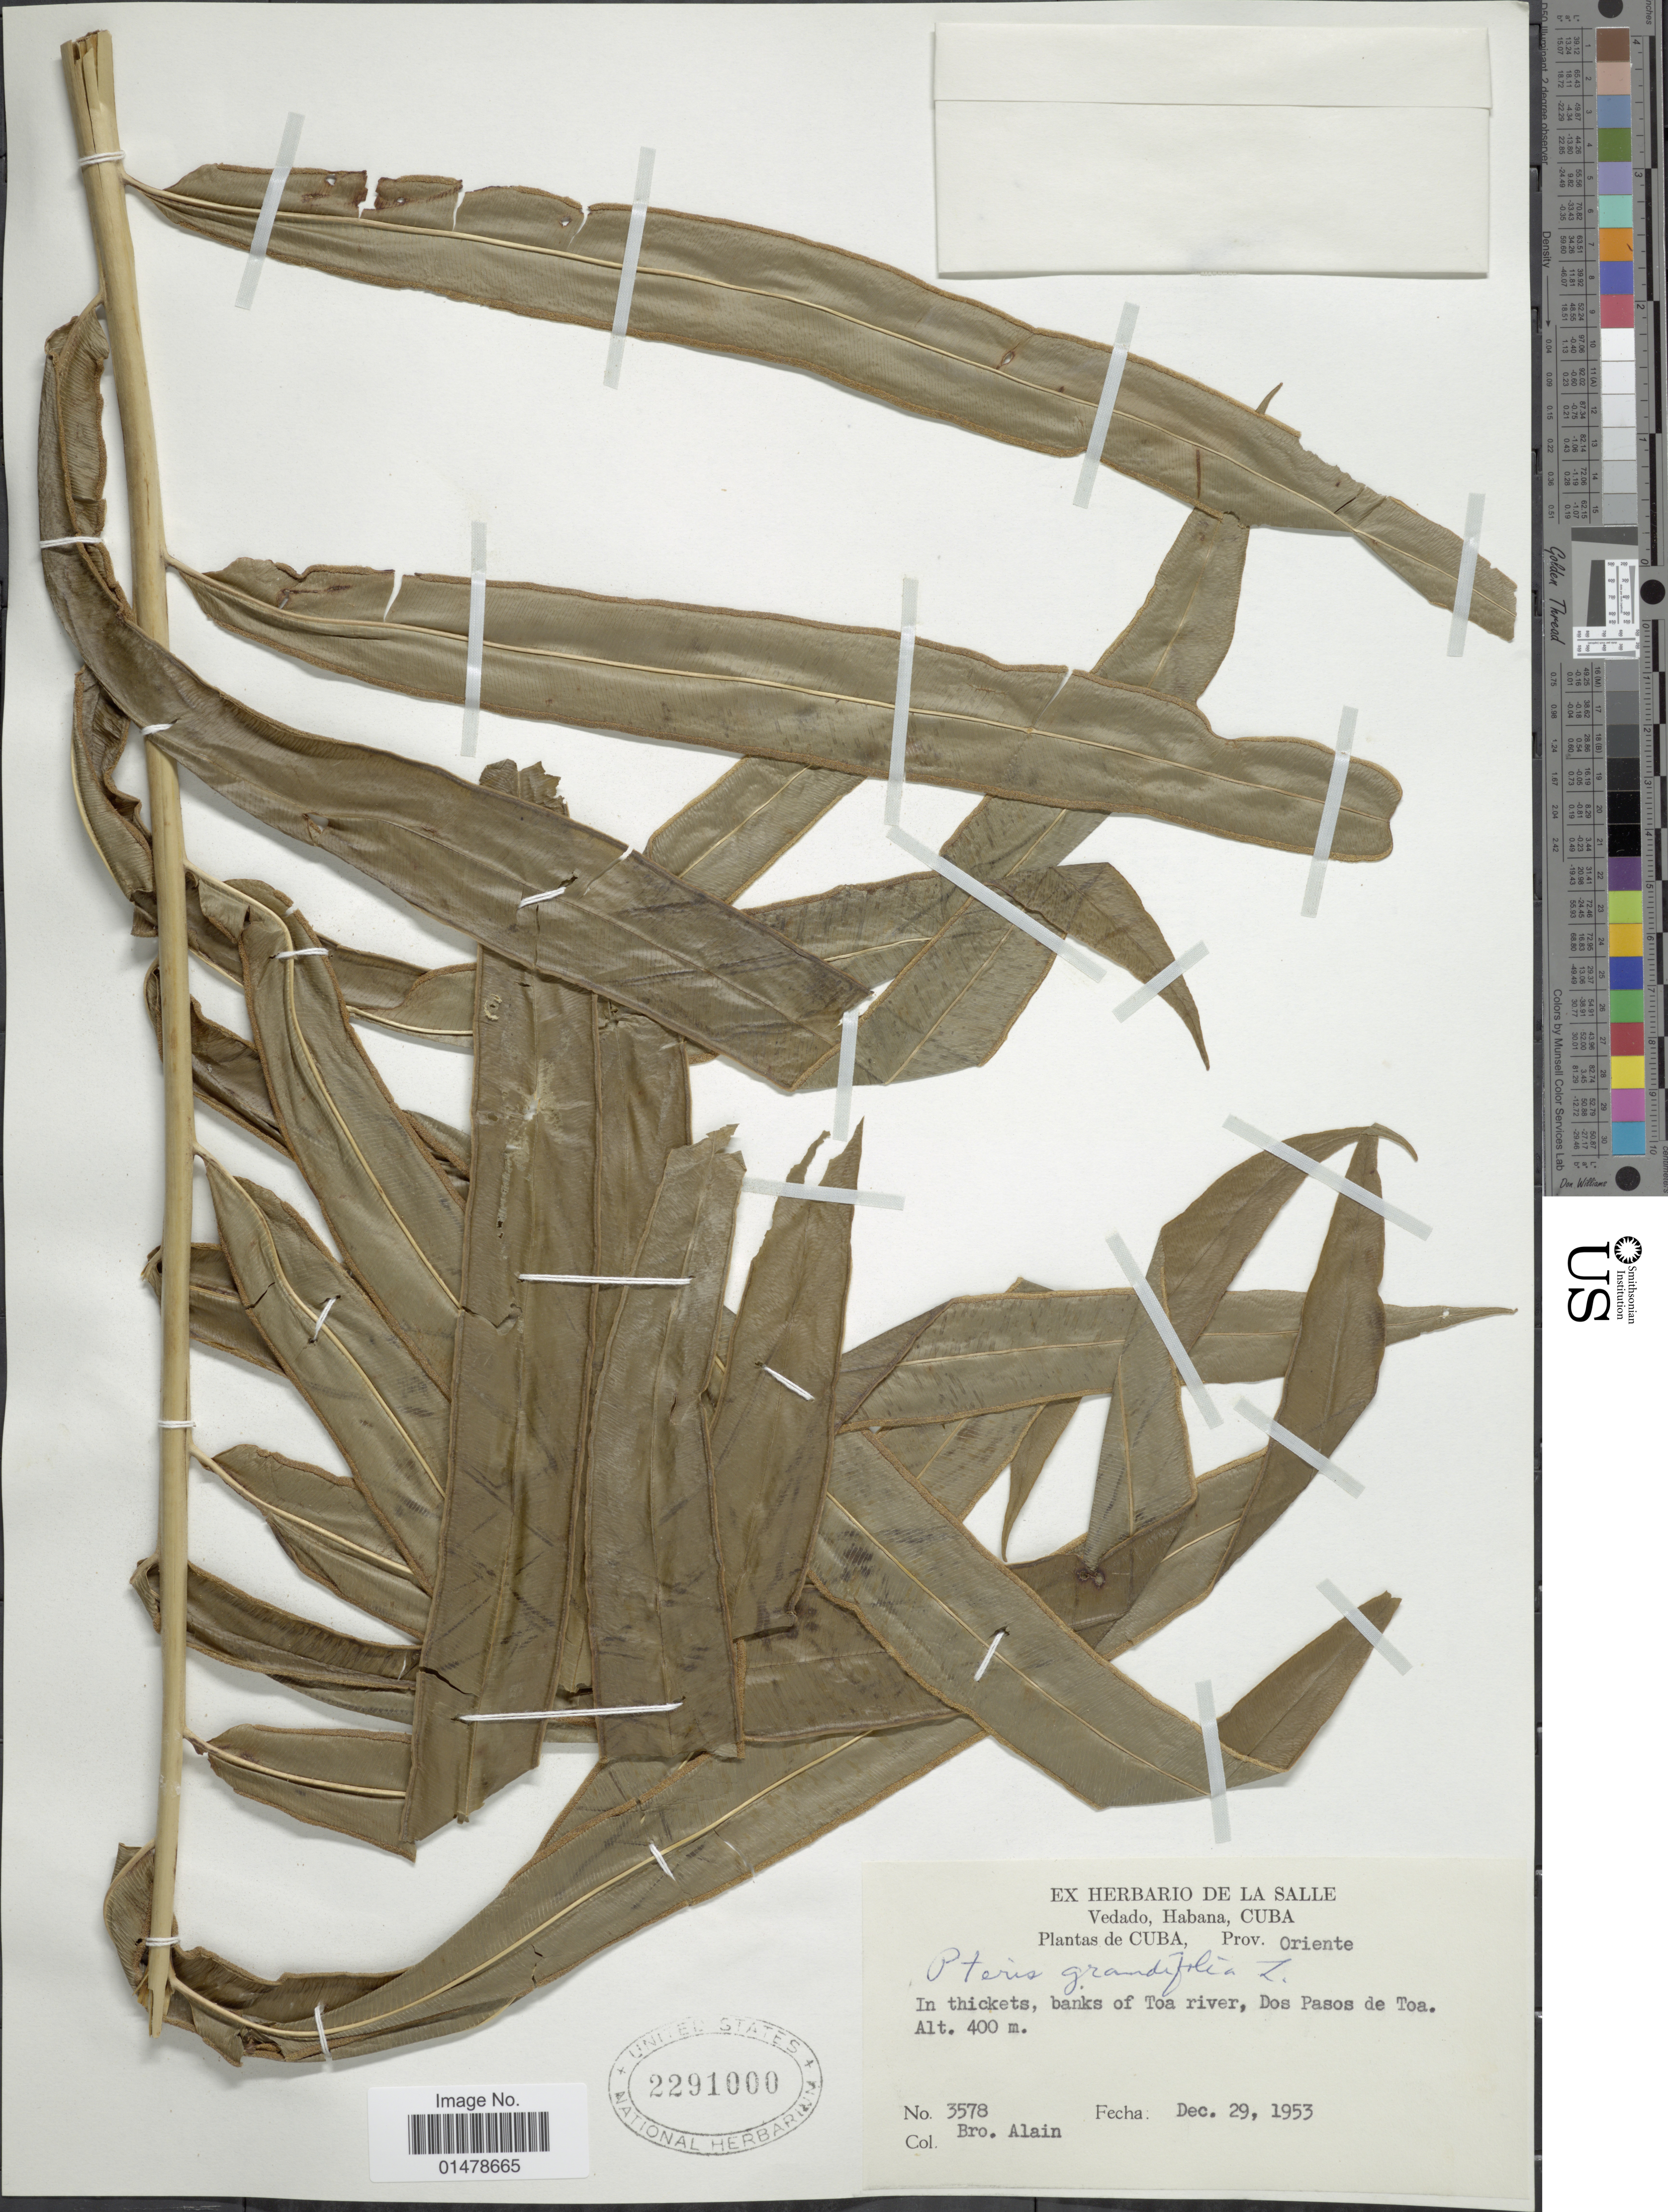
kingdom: Plantae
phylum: Tracheophyta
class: Polypodiopsida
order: Polypodiales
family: Pteridaceae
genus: Pteris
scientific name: Pteris grandifolia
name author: L.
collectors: Bro. Alain - DO NOT USE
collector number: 3578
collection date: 1953-12-29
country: Cuba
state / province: Oriente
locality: Prov. Oriente. Banks of Toa river, Dos Pasos de Toa.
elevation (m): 400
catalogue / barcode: US 2291000